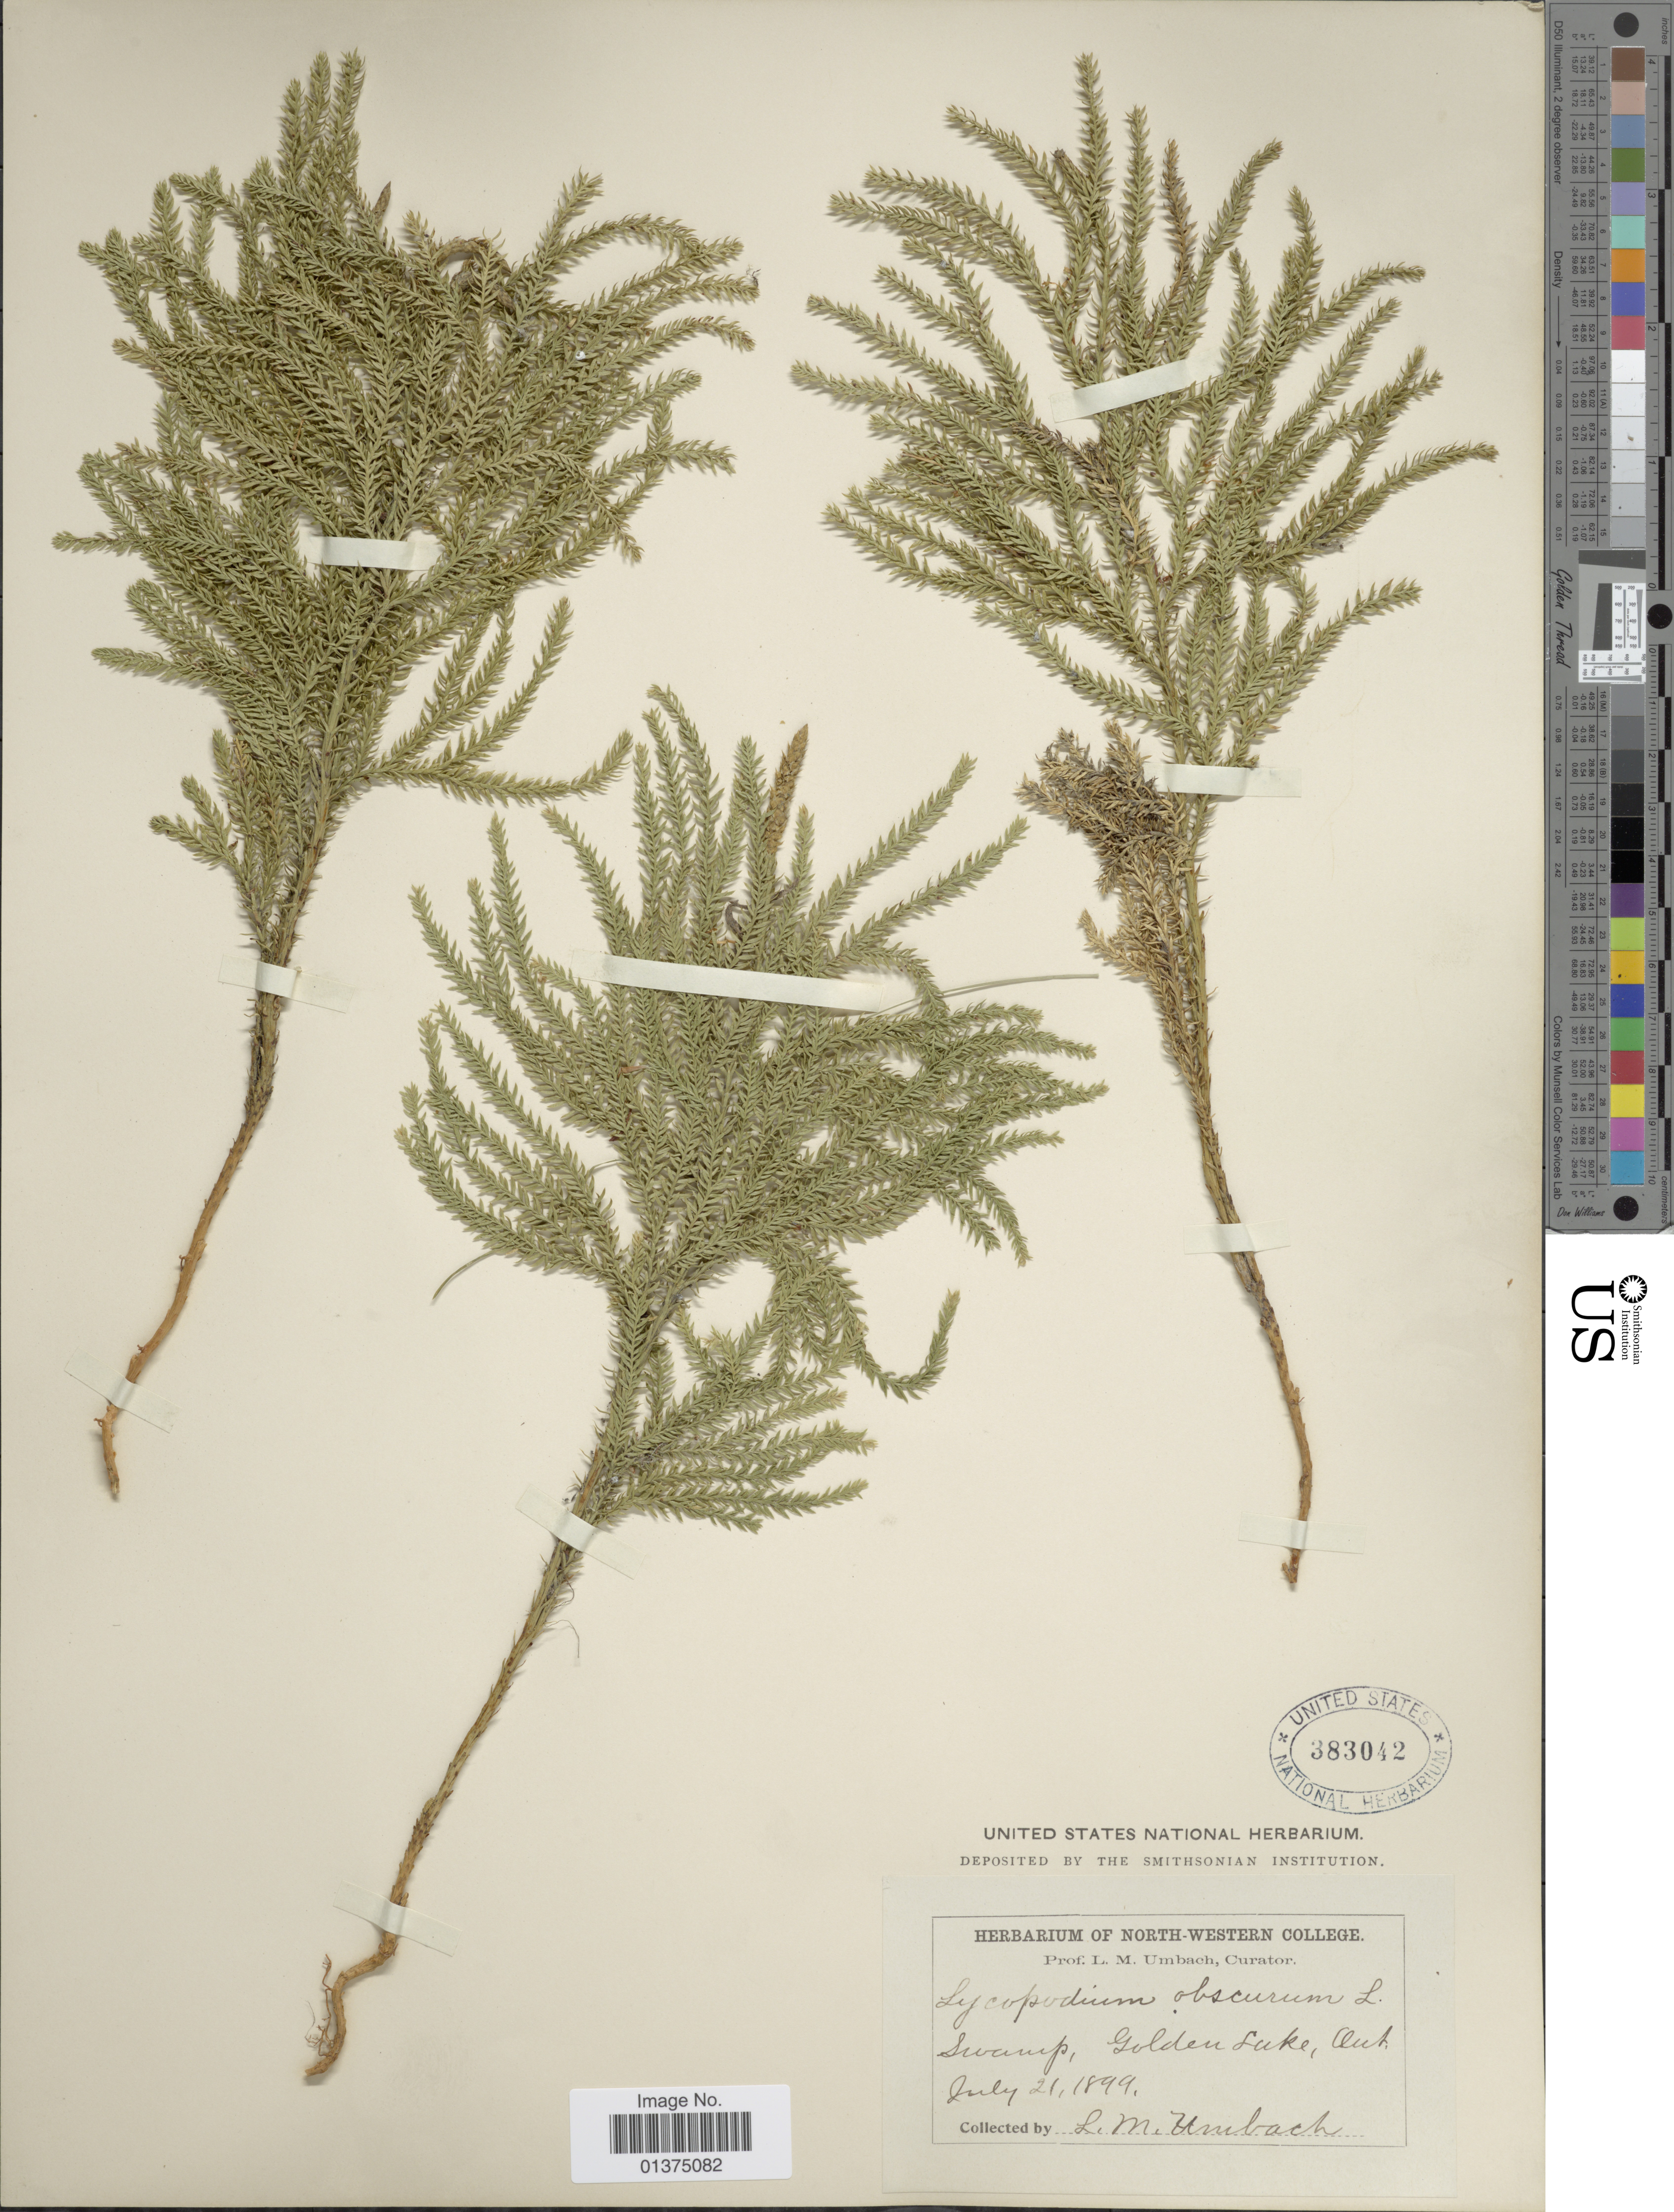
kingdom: Plantae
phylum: Tracheophyta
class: Lycopodiopsida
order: Lycopodiales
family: Lycopodiaceae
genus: Dendrolycopodium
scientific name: Dendrolycopodium dendroideum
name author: (Michx.) A. Haines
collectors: L. M. Umbach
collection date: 1899-07-21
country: Canada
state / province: Ontario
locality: Swamp, Golden lake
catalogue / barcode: US 383042